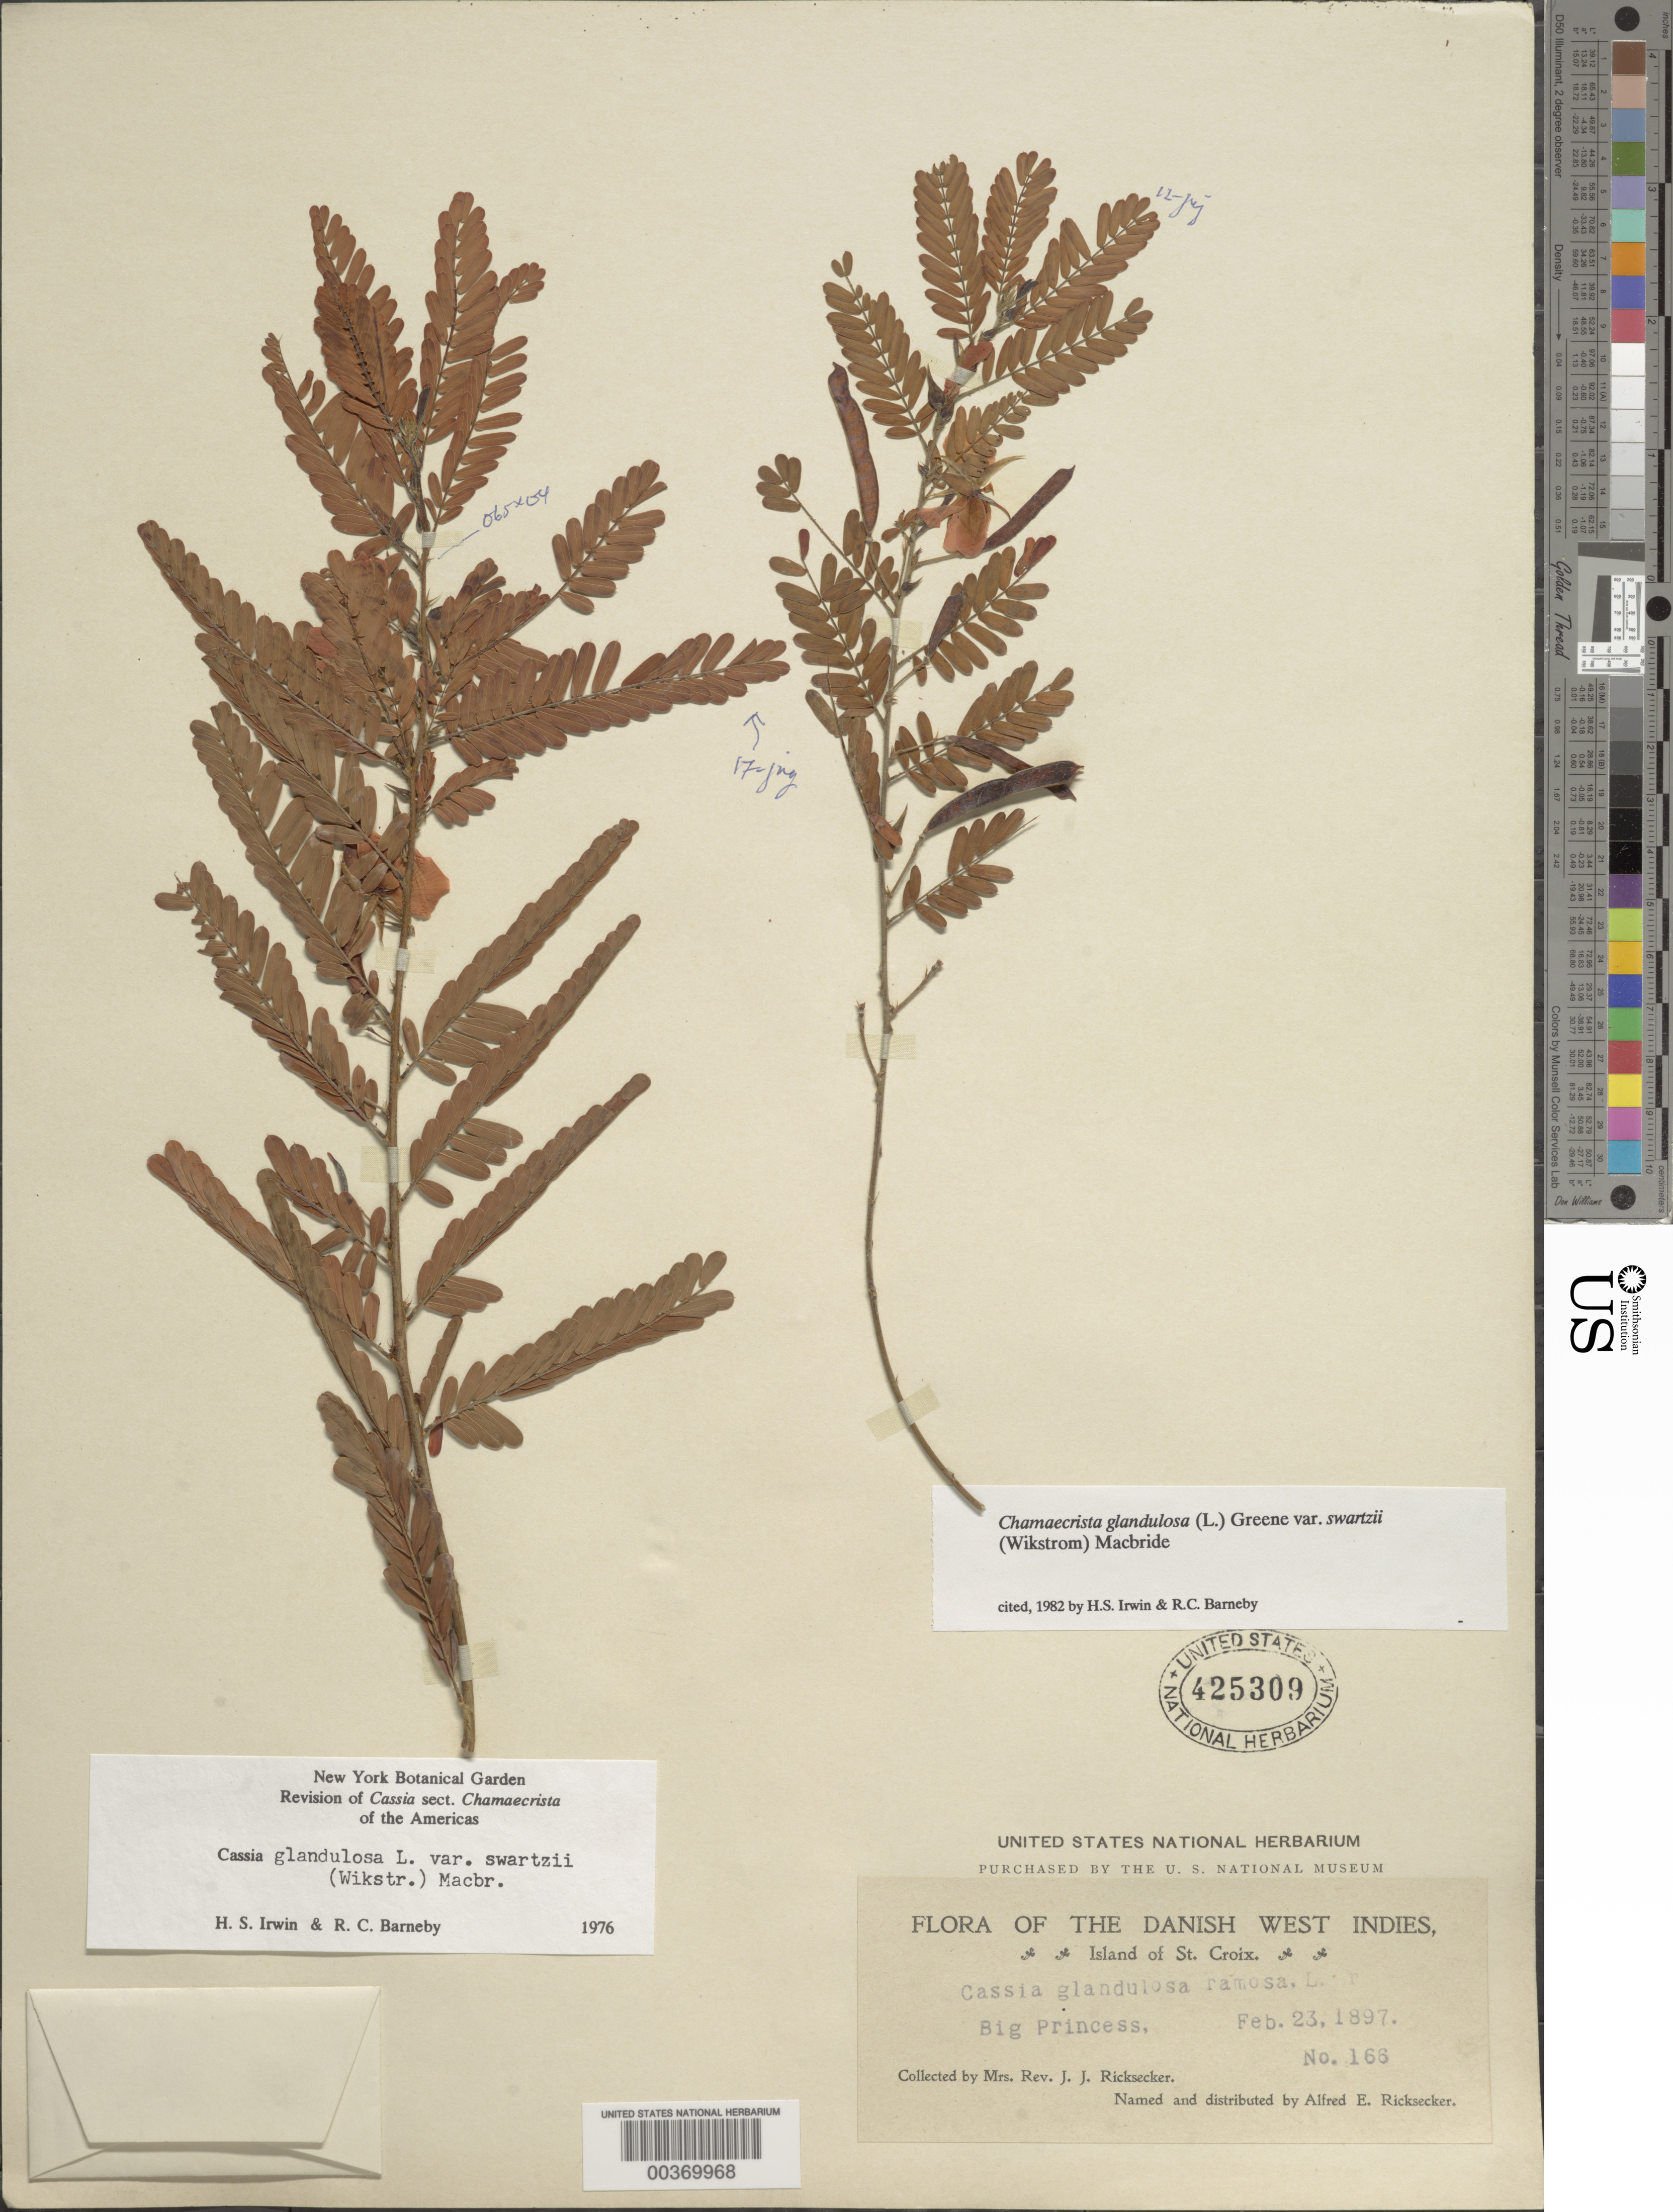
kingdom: Plantae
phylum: Tracheophyta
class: Magnoliopsida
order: Fabales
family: Fabaceae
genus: Chamaecrista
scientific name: Chamaecrista glandulosa var. swartzii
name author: (Wikstr.) H.S. Irwin & Barneby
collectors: L. A. Ricksecker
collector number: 166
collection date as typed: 23 Feb 1897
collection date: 1897-02-23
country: U.S. Virgin Islands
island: St. Croix Island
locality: Big princess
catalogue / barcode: US 425309